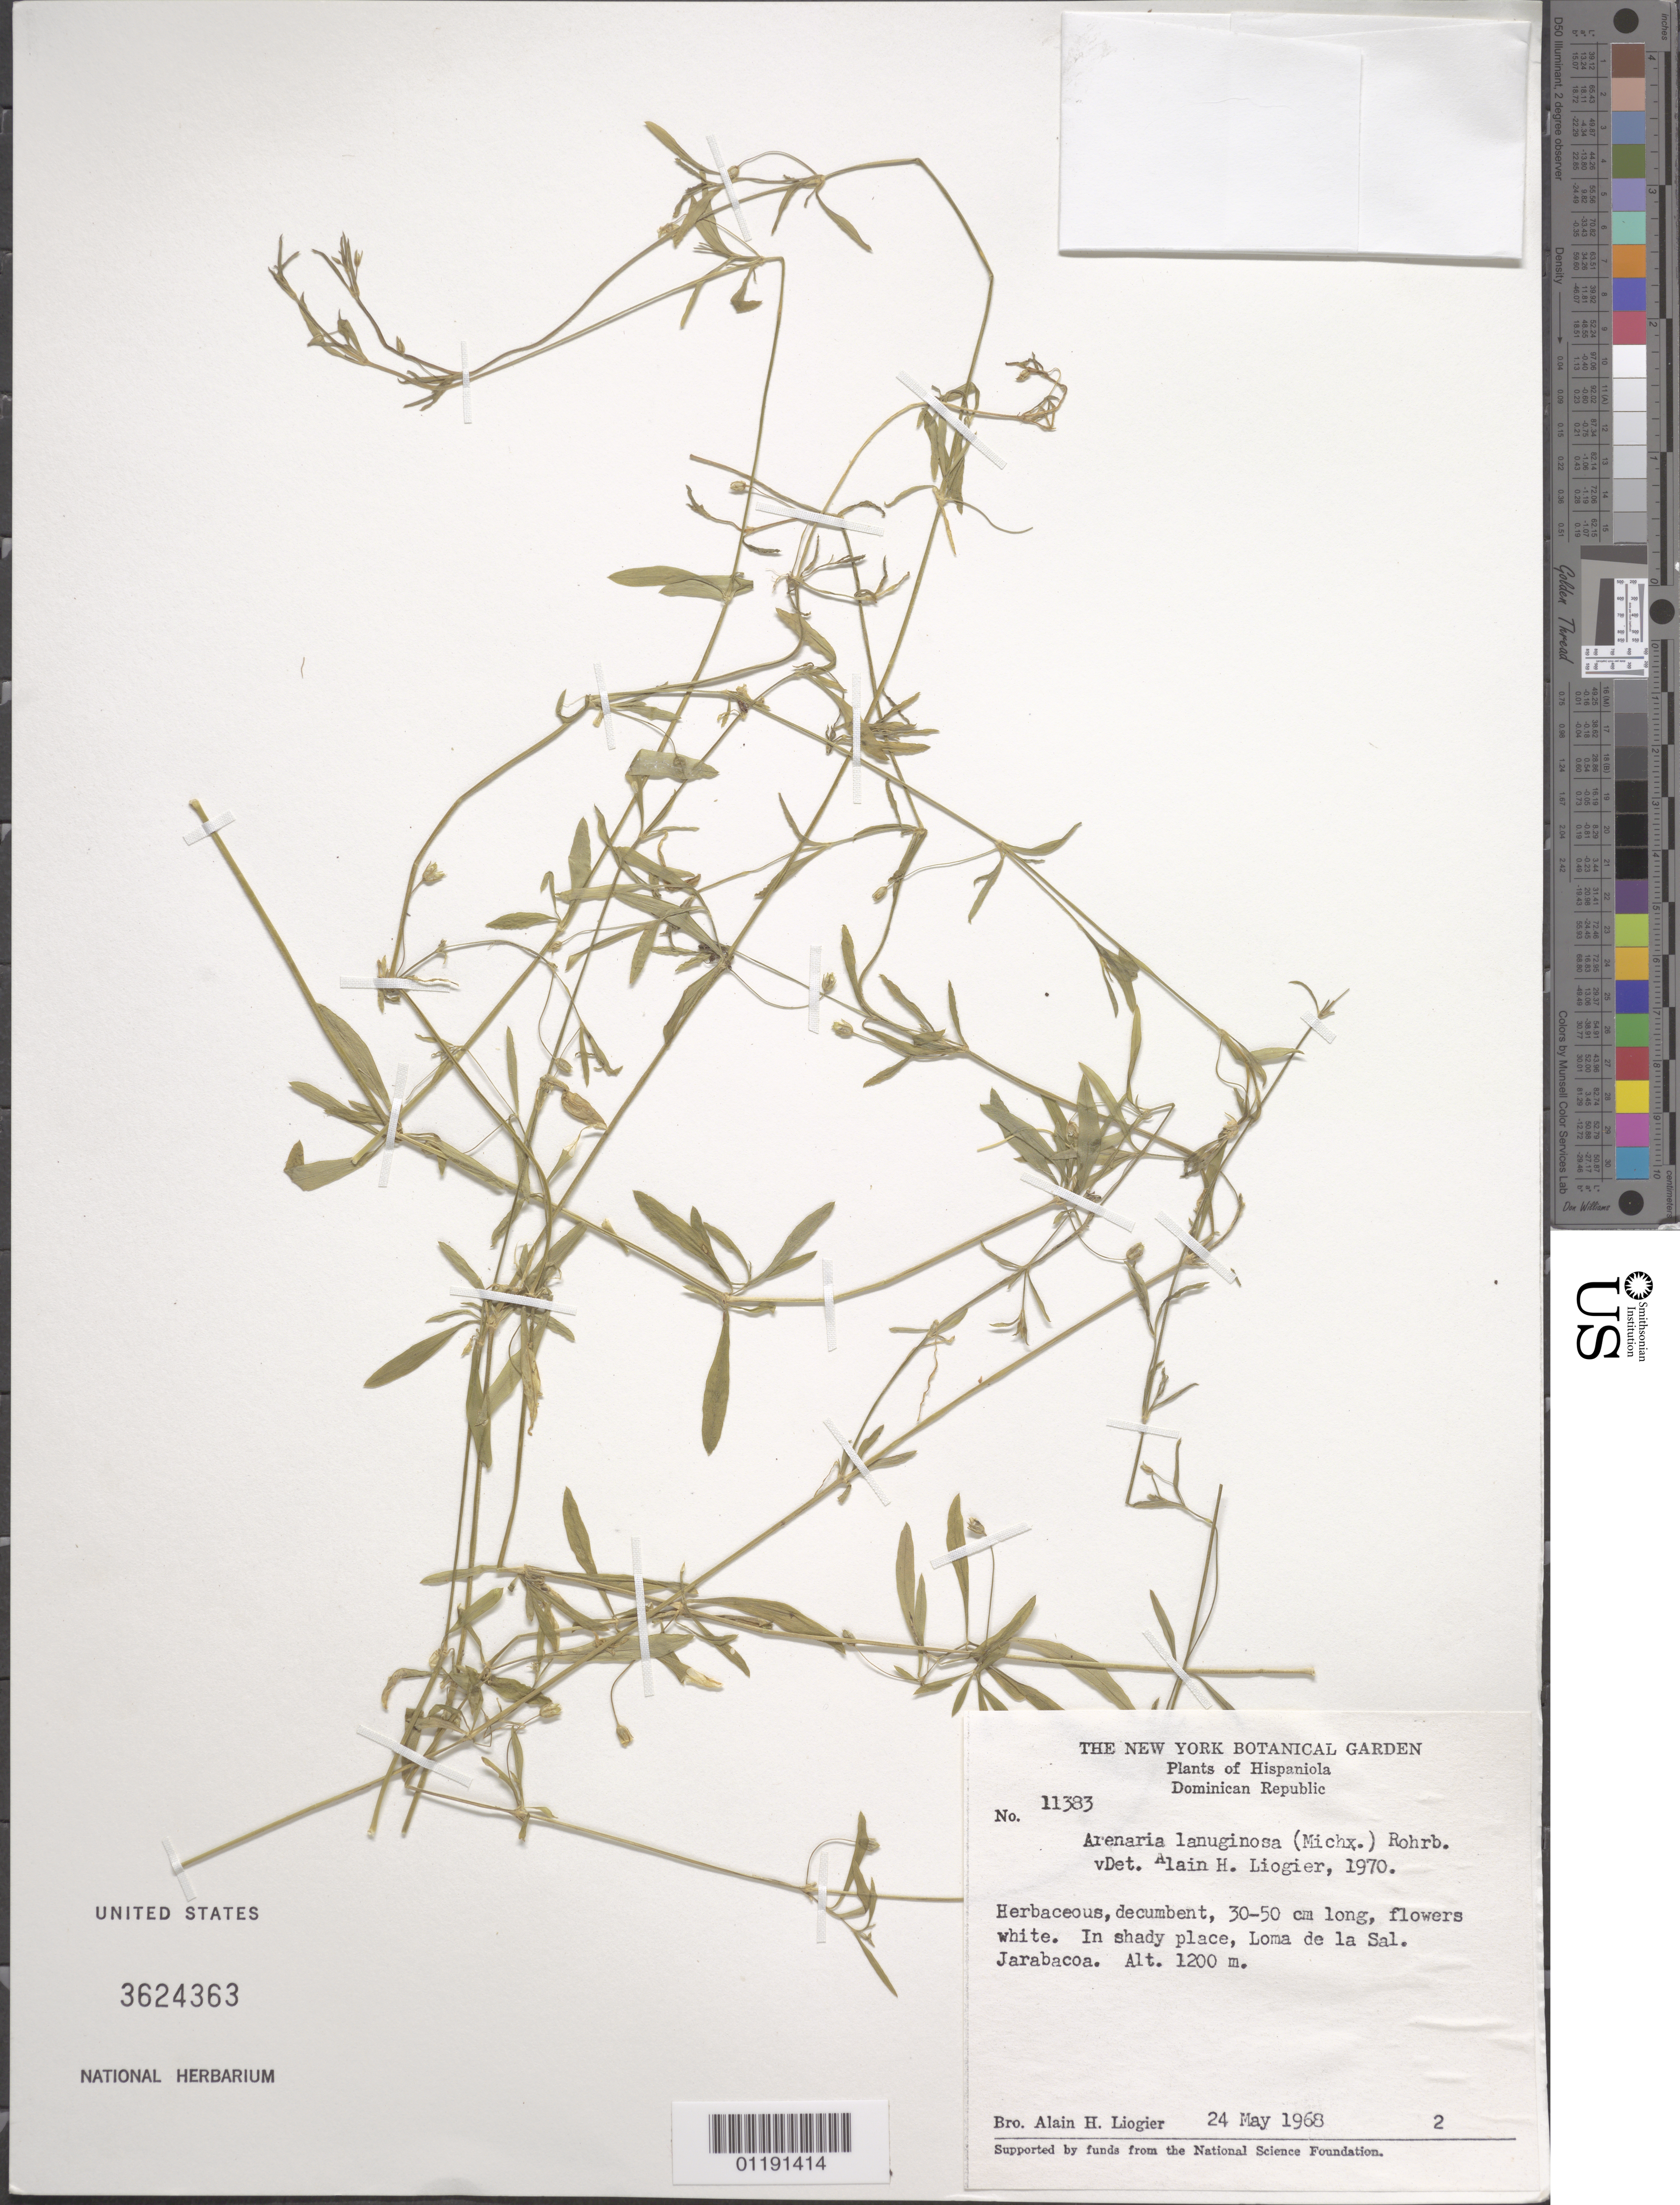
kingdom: Plantae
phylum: Tracheophyta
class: Magnoliopsida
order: Caryophyllales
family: Caryophyllaceae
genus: Arenaria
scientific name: Arenaria lanuginosa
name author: (Michx.) Rohrb.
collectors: A. H. Liogier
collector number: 11383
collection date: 1968-05-24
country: Dominican Republic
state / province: La Vega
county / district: Jarabacoa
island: Hispaniola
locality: In shady place, Loma de la Sal.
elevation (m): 1200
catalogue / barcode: US 3624363